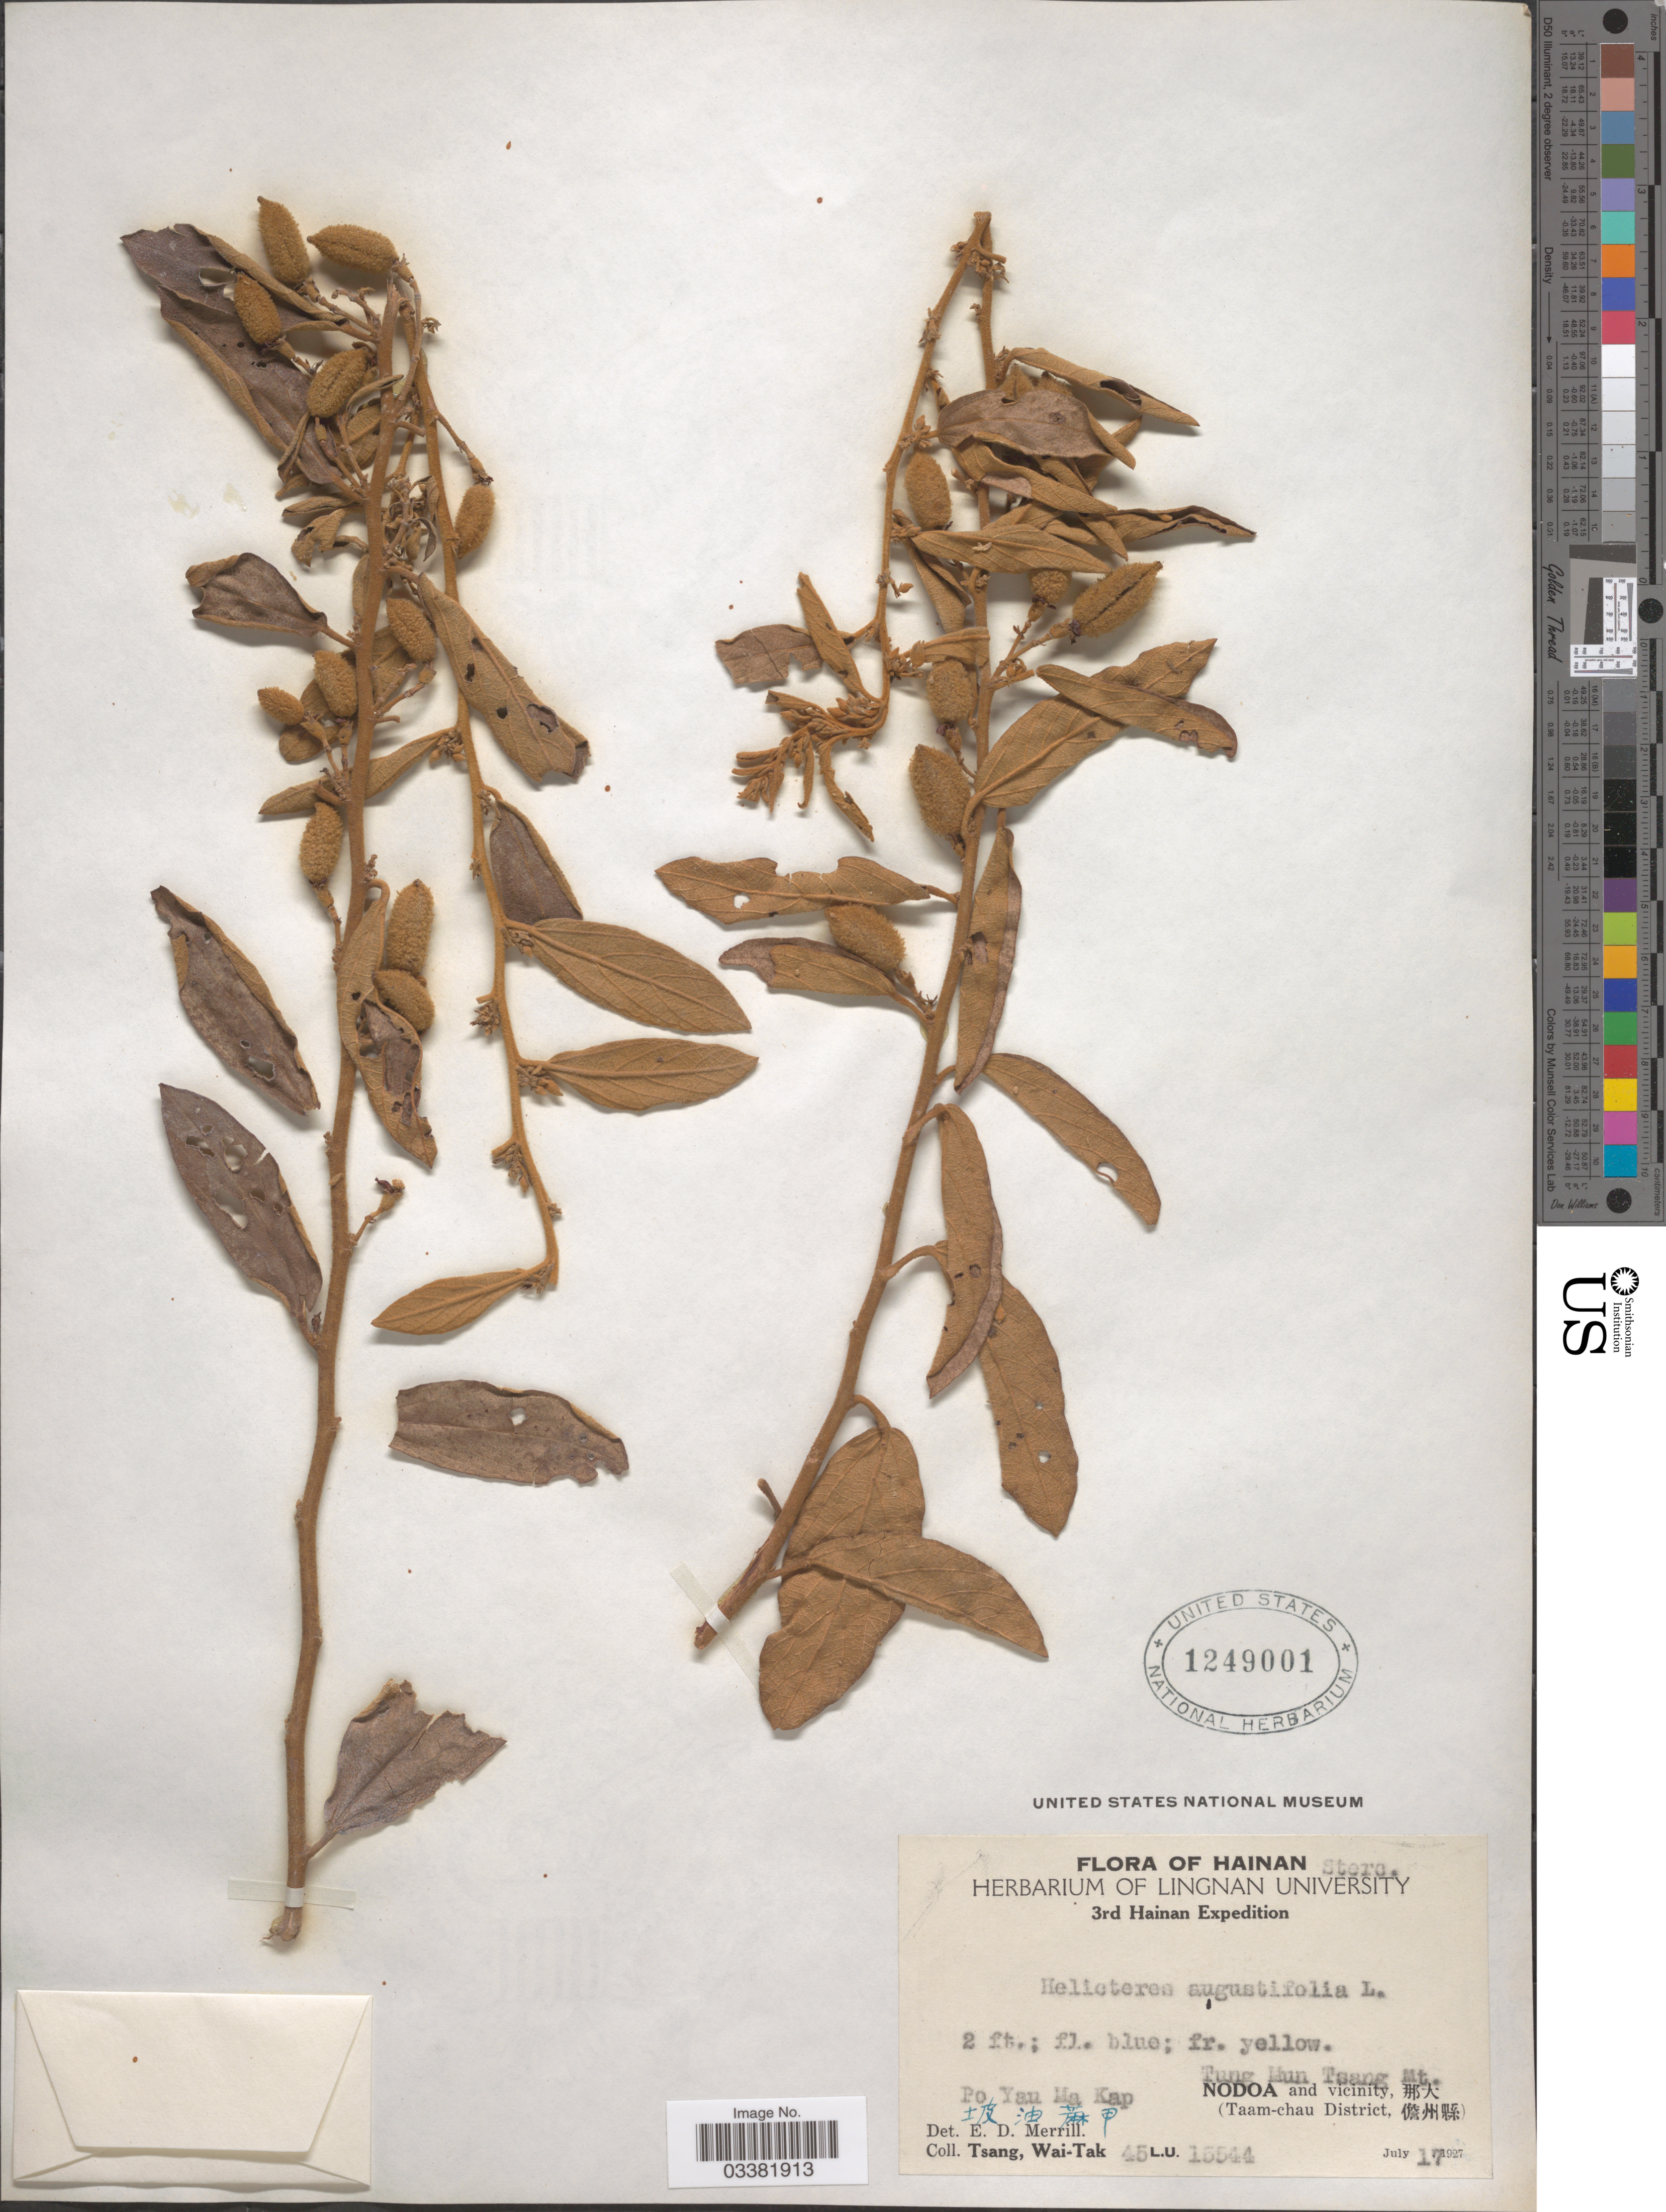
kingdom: Plantae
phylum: Tracheophyta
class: Magnoliopsida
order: Malvales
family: Malvaceae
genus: Helicteres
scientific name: Helicteres angustifolia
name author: L.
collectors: W. T. Tsang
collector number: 45 L.U. 15544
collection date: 1927-07-17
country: China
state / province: Hainan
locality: Yau Ma Kap. Tung Mun Tsang Mt. Nodoa and vicinity, (Taam-chau District.)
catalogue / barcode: US 1249001